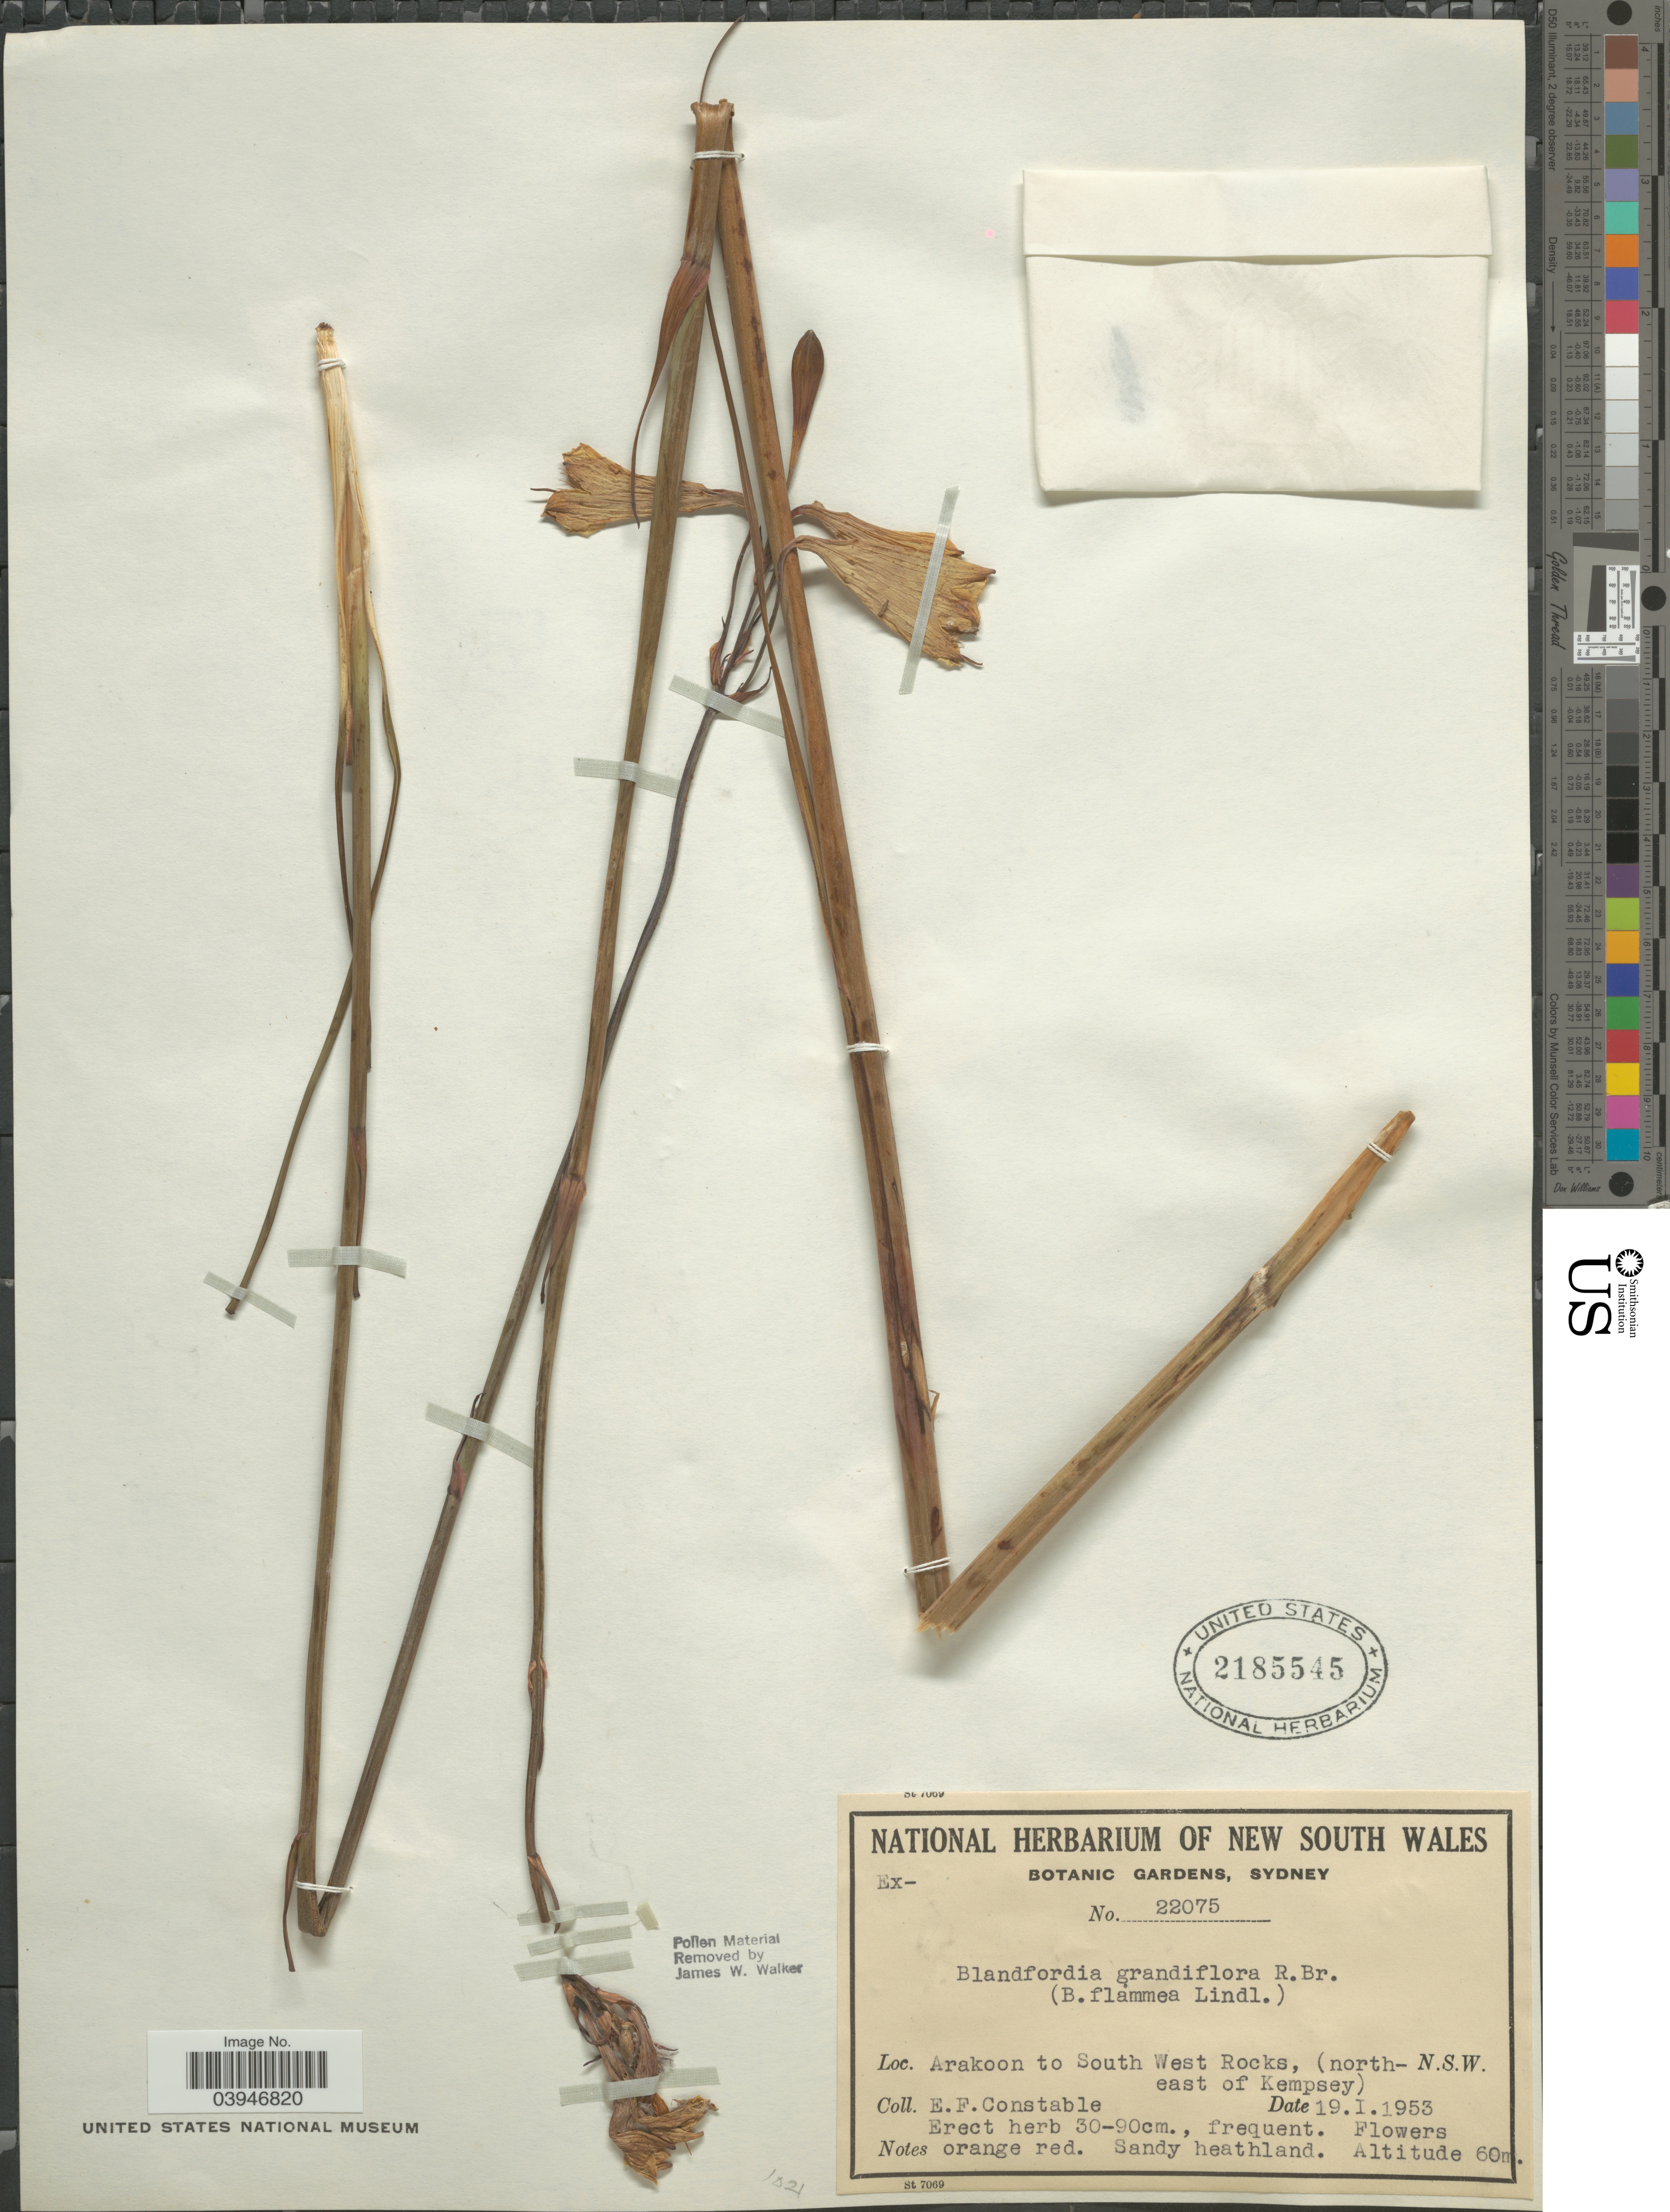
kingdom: Plantae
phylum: Tracheophyta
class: Liliopsida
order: Asparagales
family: Blandfordiaceae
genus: Blandfordia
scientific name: Blandfordia grandiflora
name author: R. Br.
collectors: E. F. Constable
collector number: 22075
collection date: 1953-01-19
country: Australia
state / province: New South Wales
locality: Arakoon to South West Rocks, (north-east of Kempsey).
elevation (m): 60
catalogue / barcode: US 2185545